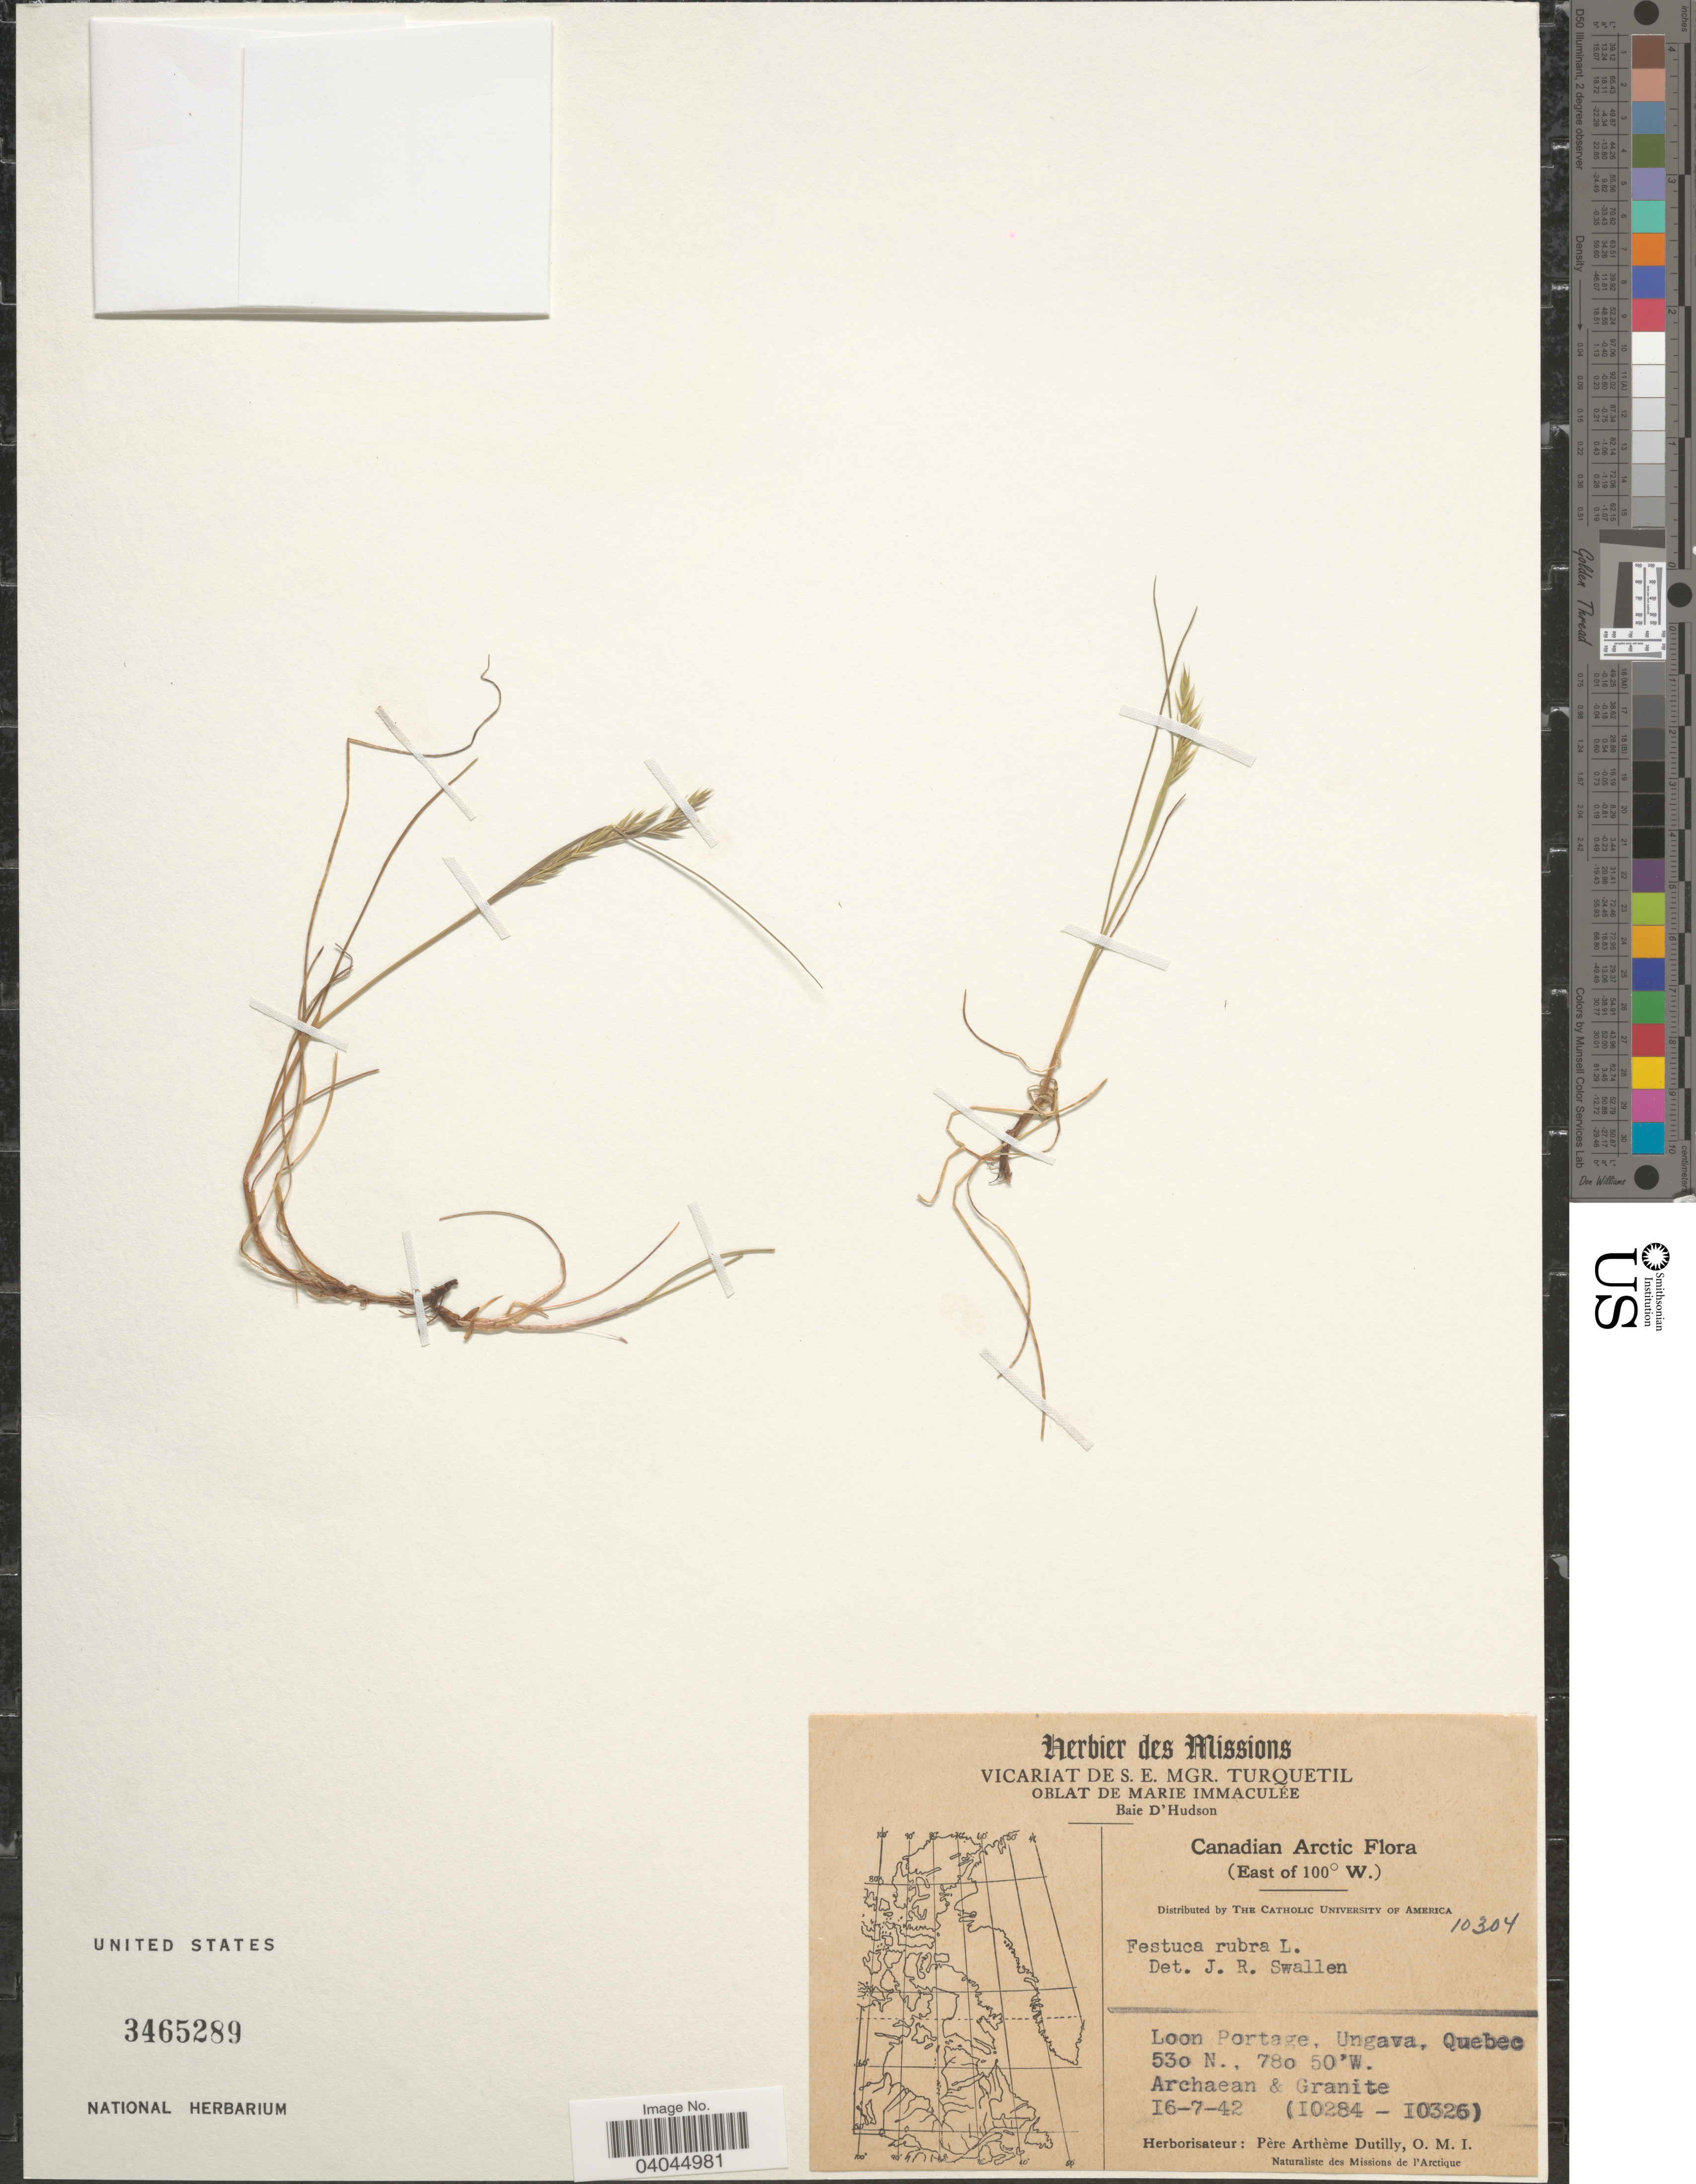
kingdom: Plantae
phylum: Tracheophyta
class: Liliopsida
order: Poales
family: Poaceae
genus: Festuca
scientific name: Festuca rubra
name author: L.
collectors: P. Dutilly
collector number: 10304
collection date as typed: Transcribed d/m/y: 16/7/42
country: Canada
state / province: Quebec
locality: Canadian Arctic. (East of 100° W.) Loon Portage, Ungava, Quebec.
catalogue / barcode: US 3465289